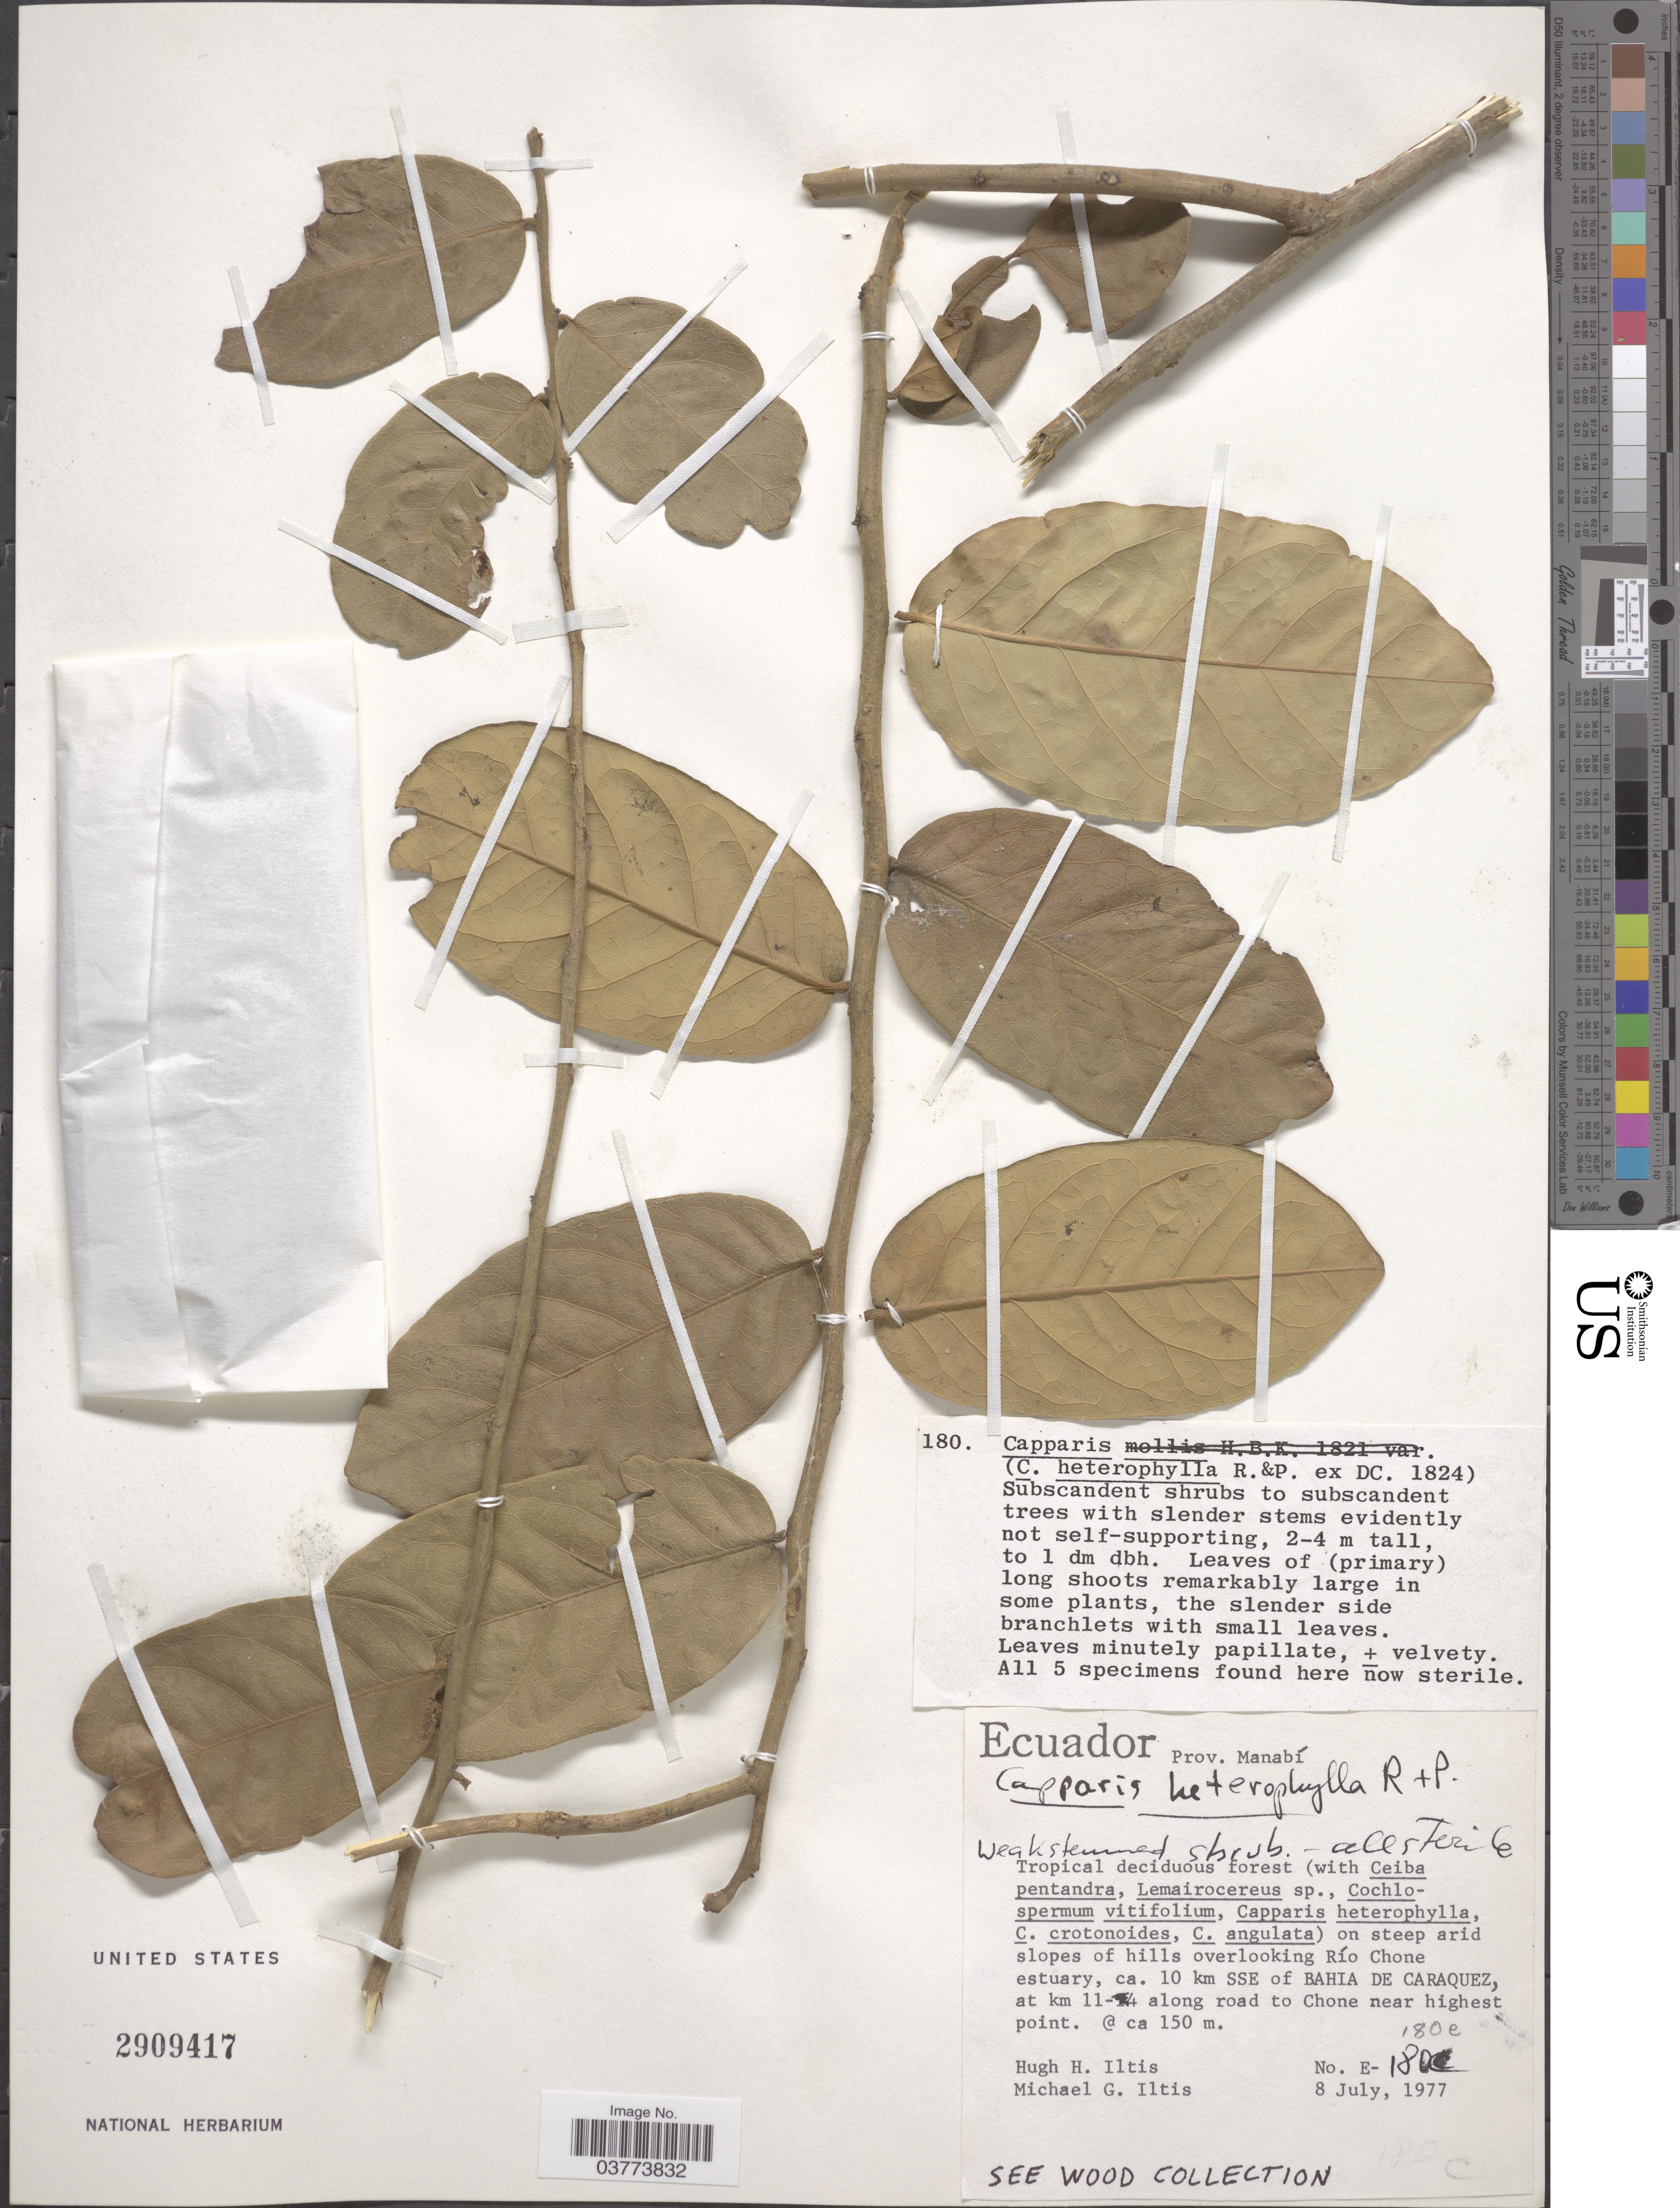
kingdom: Plantae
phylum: Tracheophyta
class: Magnoliopsida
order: Brassicales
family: Capparaceae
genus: Cynophalla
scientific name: Cynophalla heterophylla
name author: (Ruiz & Pav. ex DC.) Iltis & Cornejo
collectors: H. Iltis & M. G. Iltis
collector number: E-180e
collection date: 1977-07-08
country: Ecuador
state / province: Manabí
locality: On steep arid slopes of hills overlooking Río Chone estuary, ca. 10 km SSE of Bahia de Caraquez, at km 11-14 [interpreted] along road to Chone near highest point.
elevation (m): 150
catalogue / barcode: US 2909417